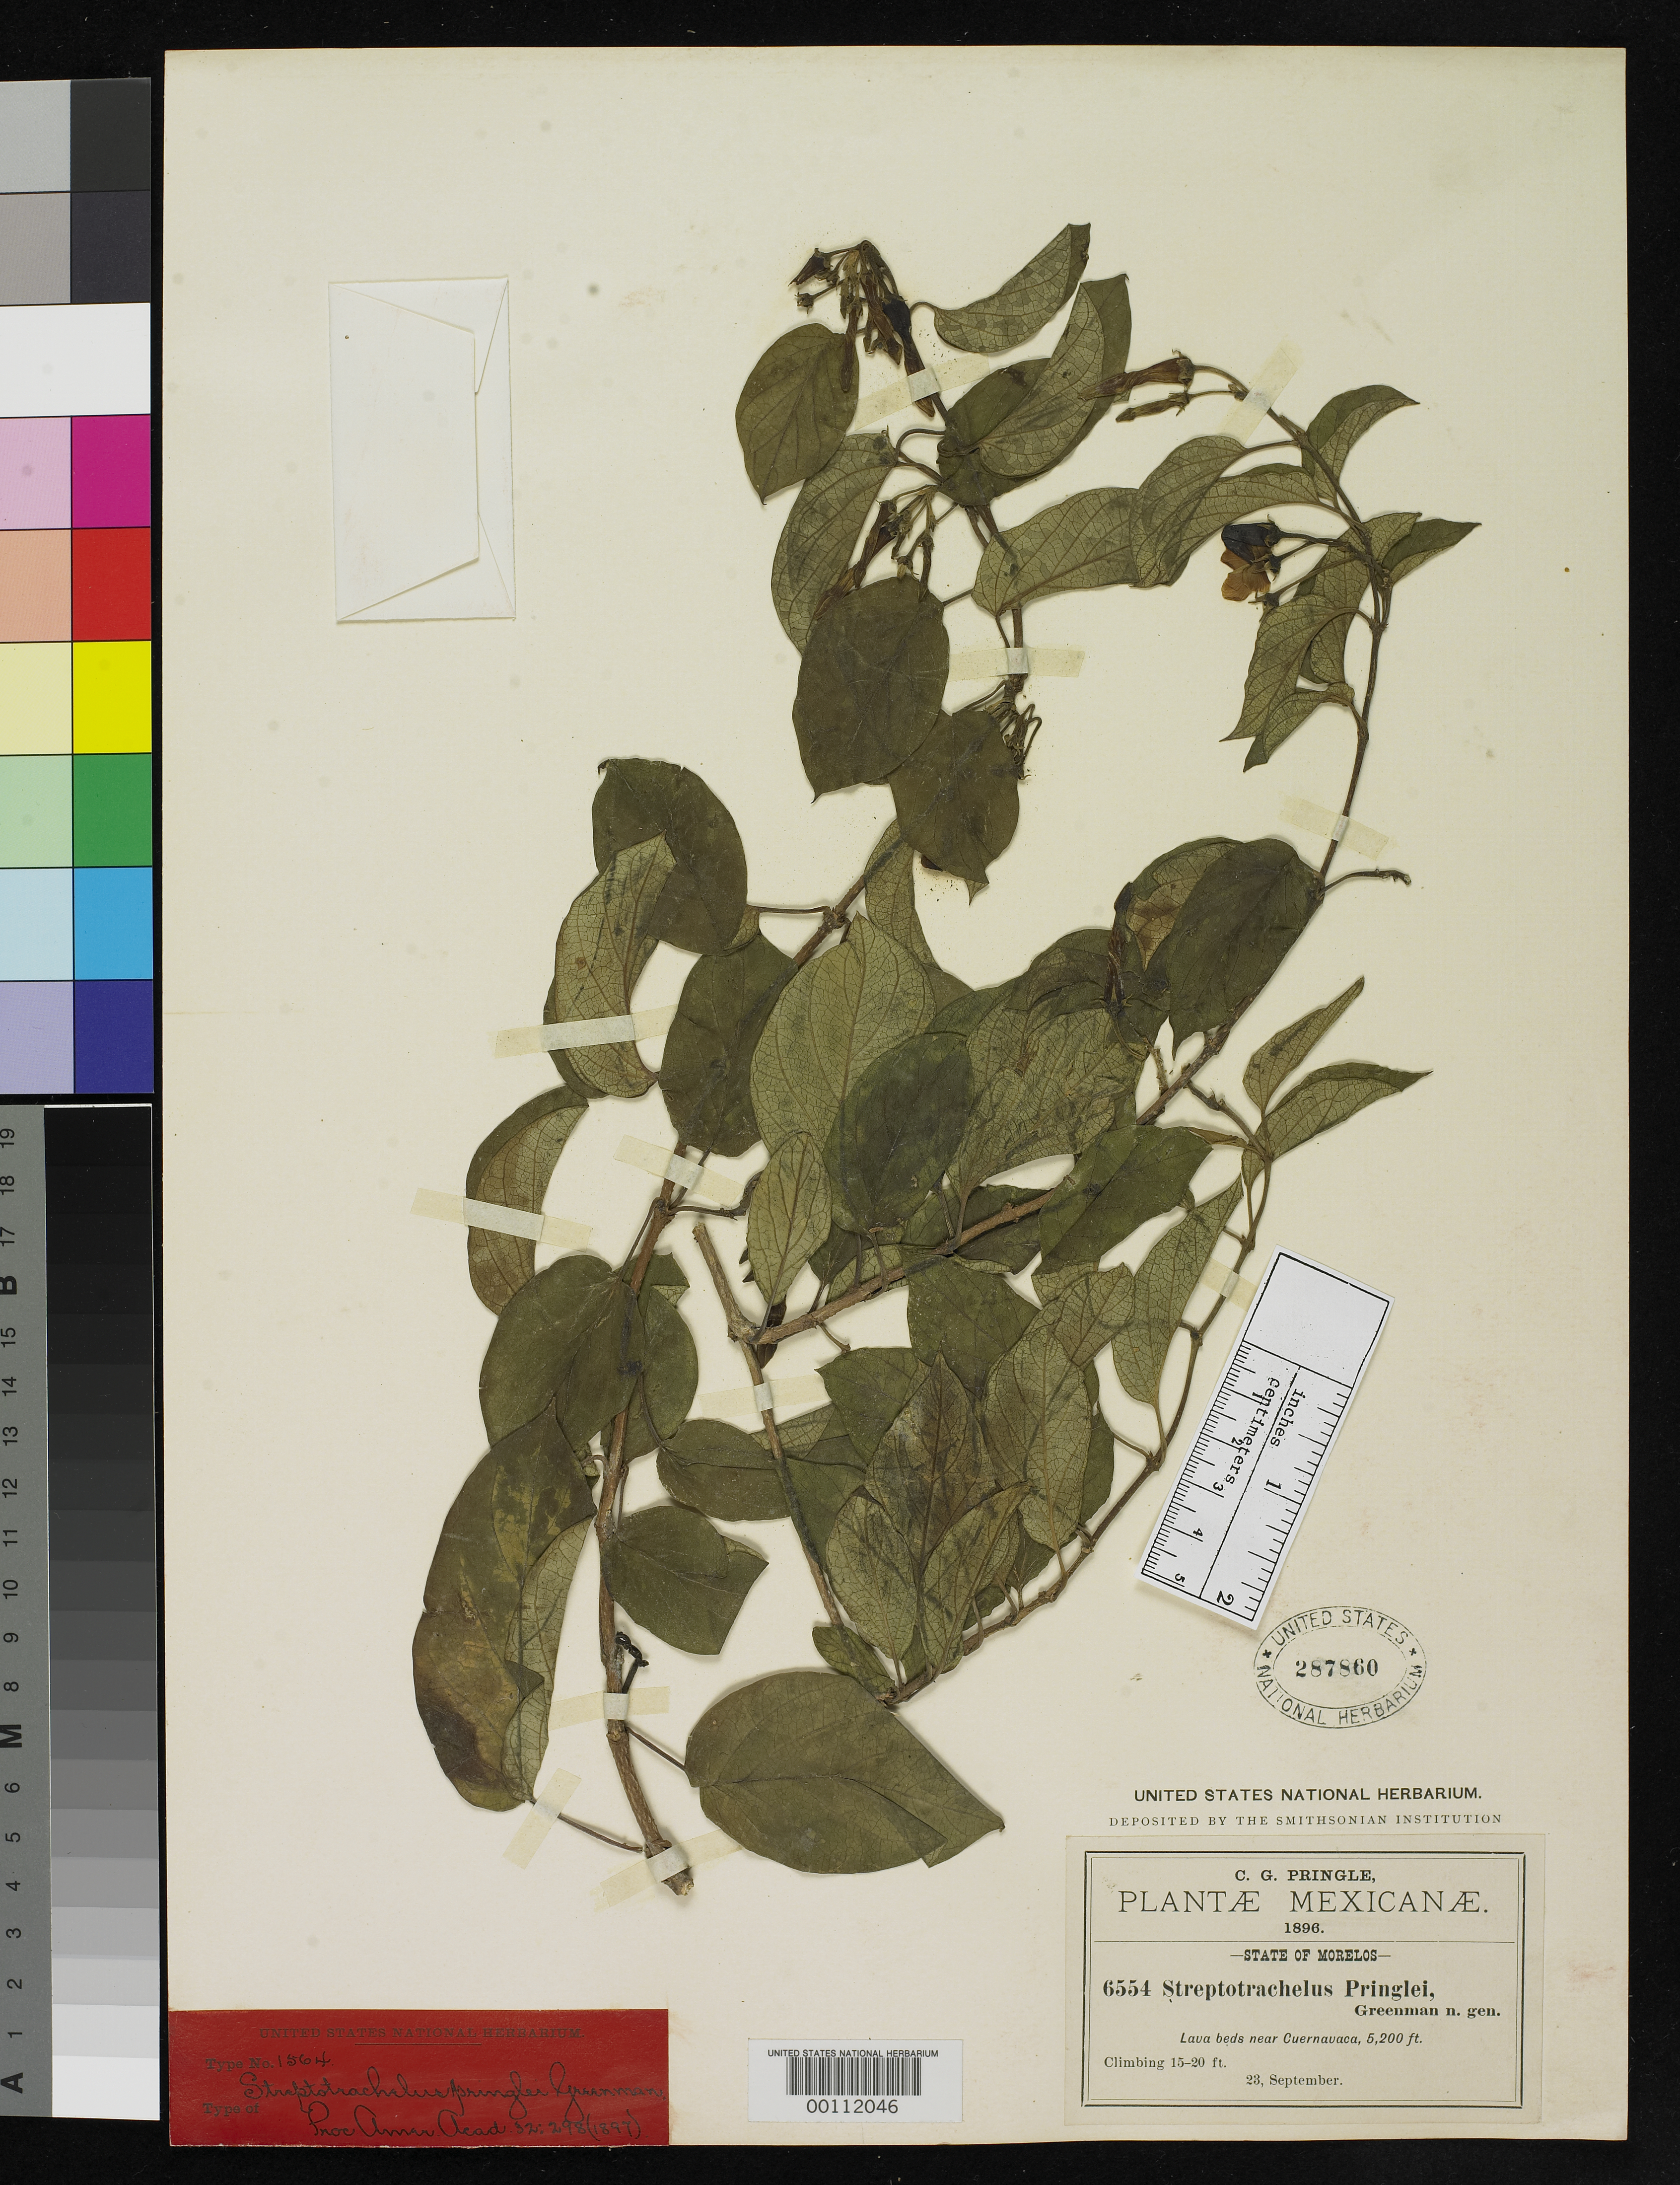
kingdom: Plantae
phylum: Tracheophyta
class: Magnoliopsida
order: Gentianales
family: Apocynaceae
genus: Streptotrachelus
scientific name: Streptotrachelus pringlei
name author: Greenm.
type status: Isotype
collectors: C. G. Pringle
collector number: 6554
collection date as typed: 23 Sep 1896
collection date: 1896-09-23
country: Mexico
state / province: Morelos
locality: Near Cuernavaca.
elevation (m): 1585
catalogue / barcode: US 287860